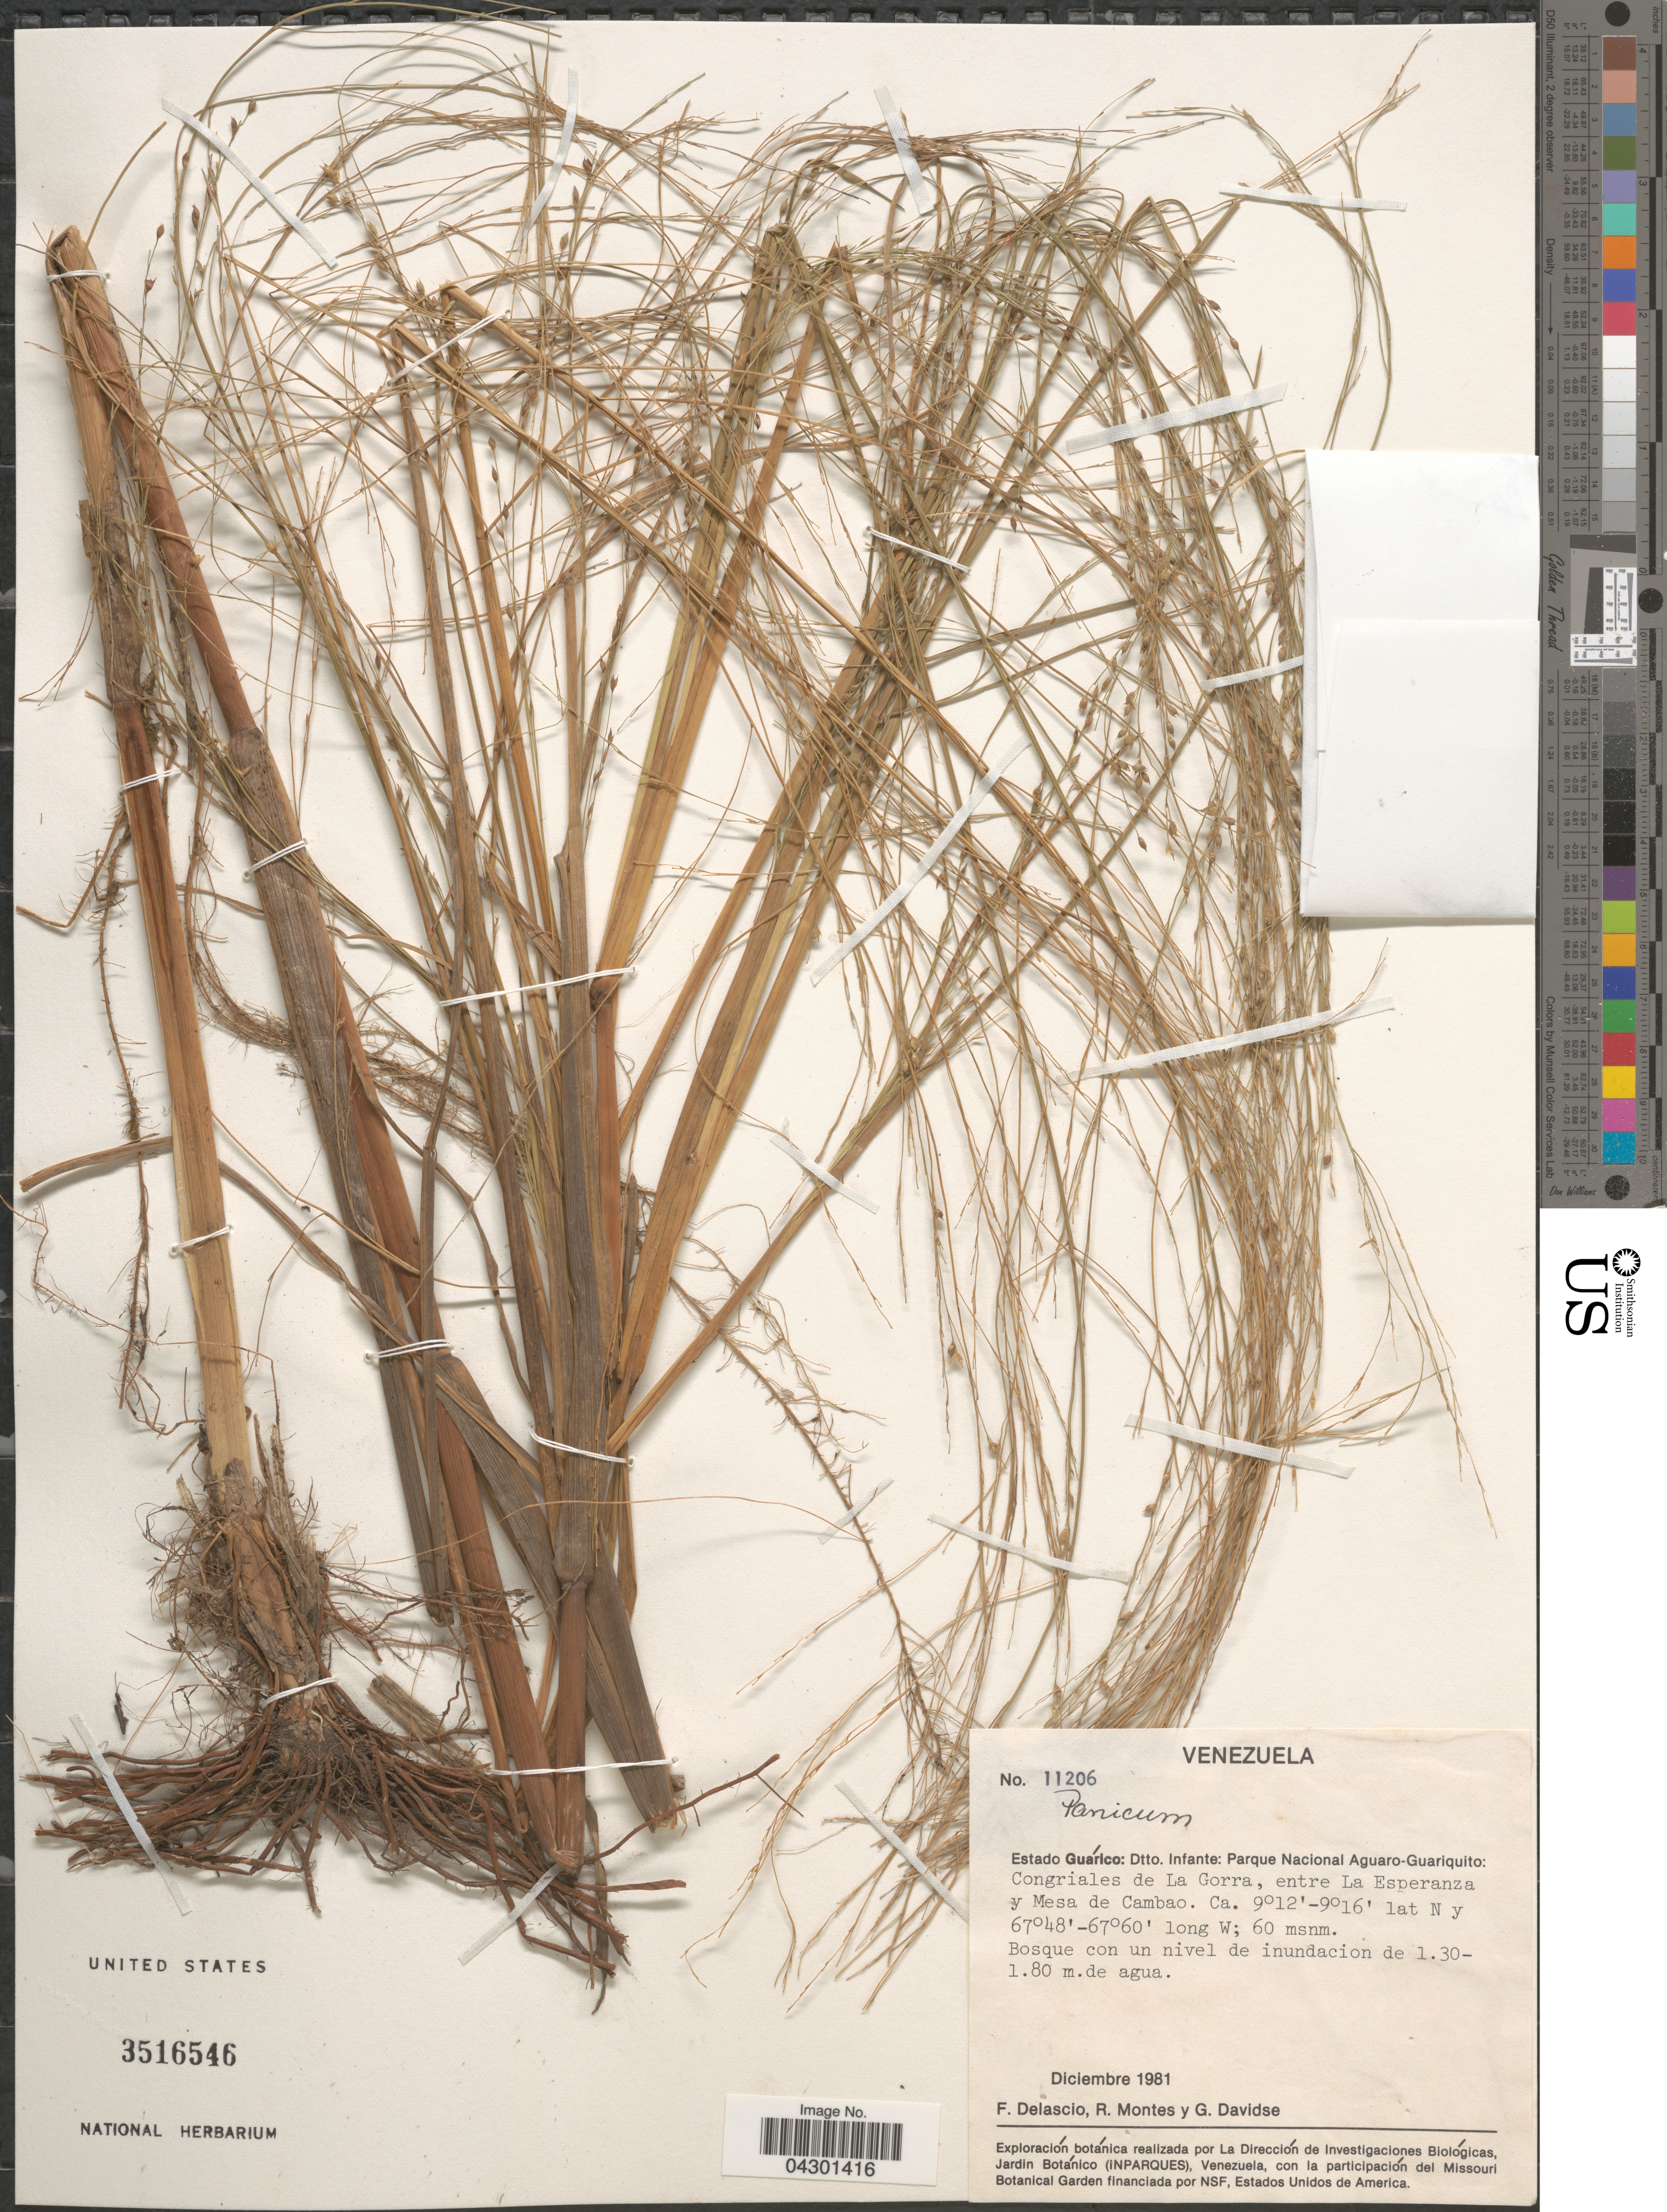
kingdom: Plantae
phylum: Tracheophyta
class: Liliopsida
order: Poales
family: Poaceae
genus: Panicum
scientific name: Panicum sp.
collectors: F. Delascio C., R. Montes & G. Davidse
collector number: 11206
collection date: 1981-12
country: Venezuela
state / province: Guarico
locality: Dtto. Infante: Parque Nacional Aguaro-Guariquito: Congriales de La Gorra, entre La Esperanza y Mesa de Cambao.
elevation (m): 60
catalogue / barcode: US 3516546